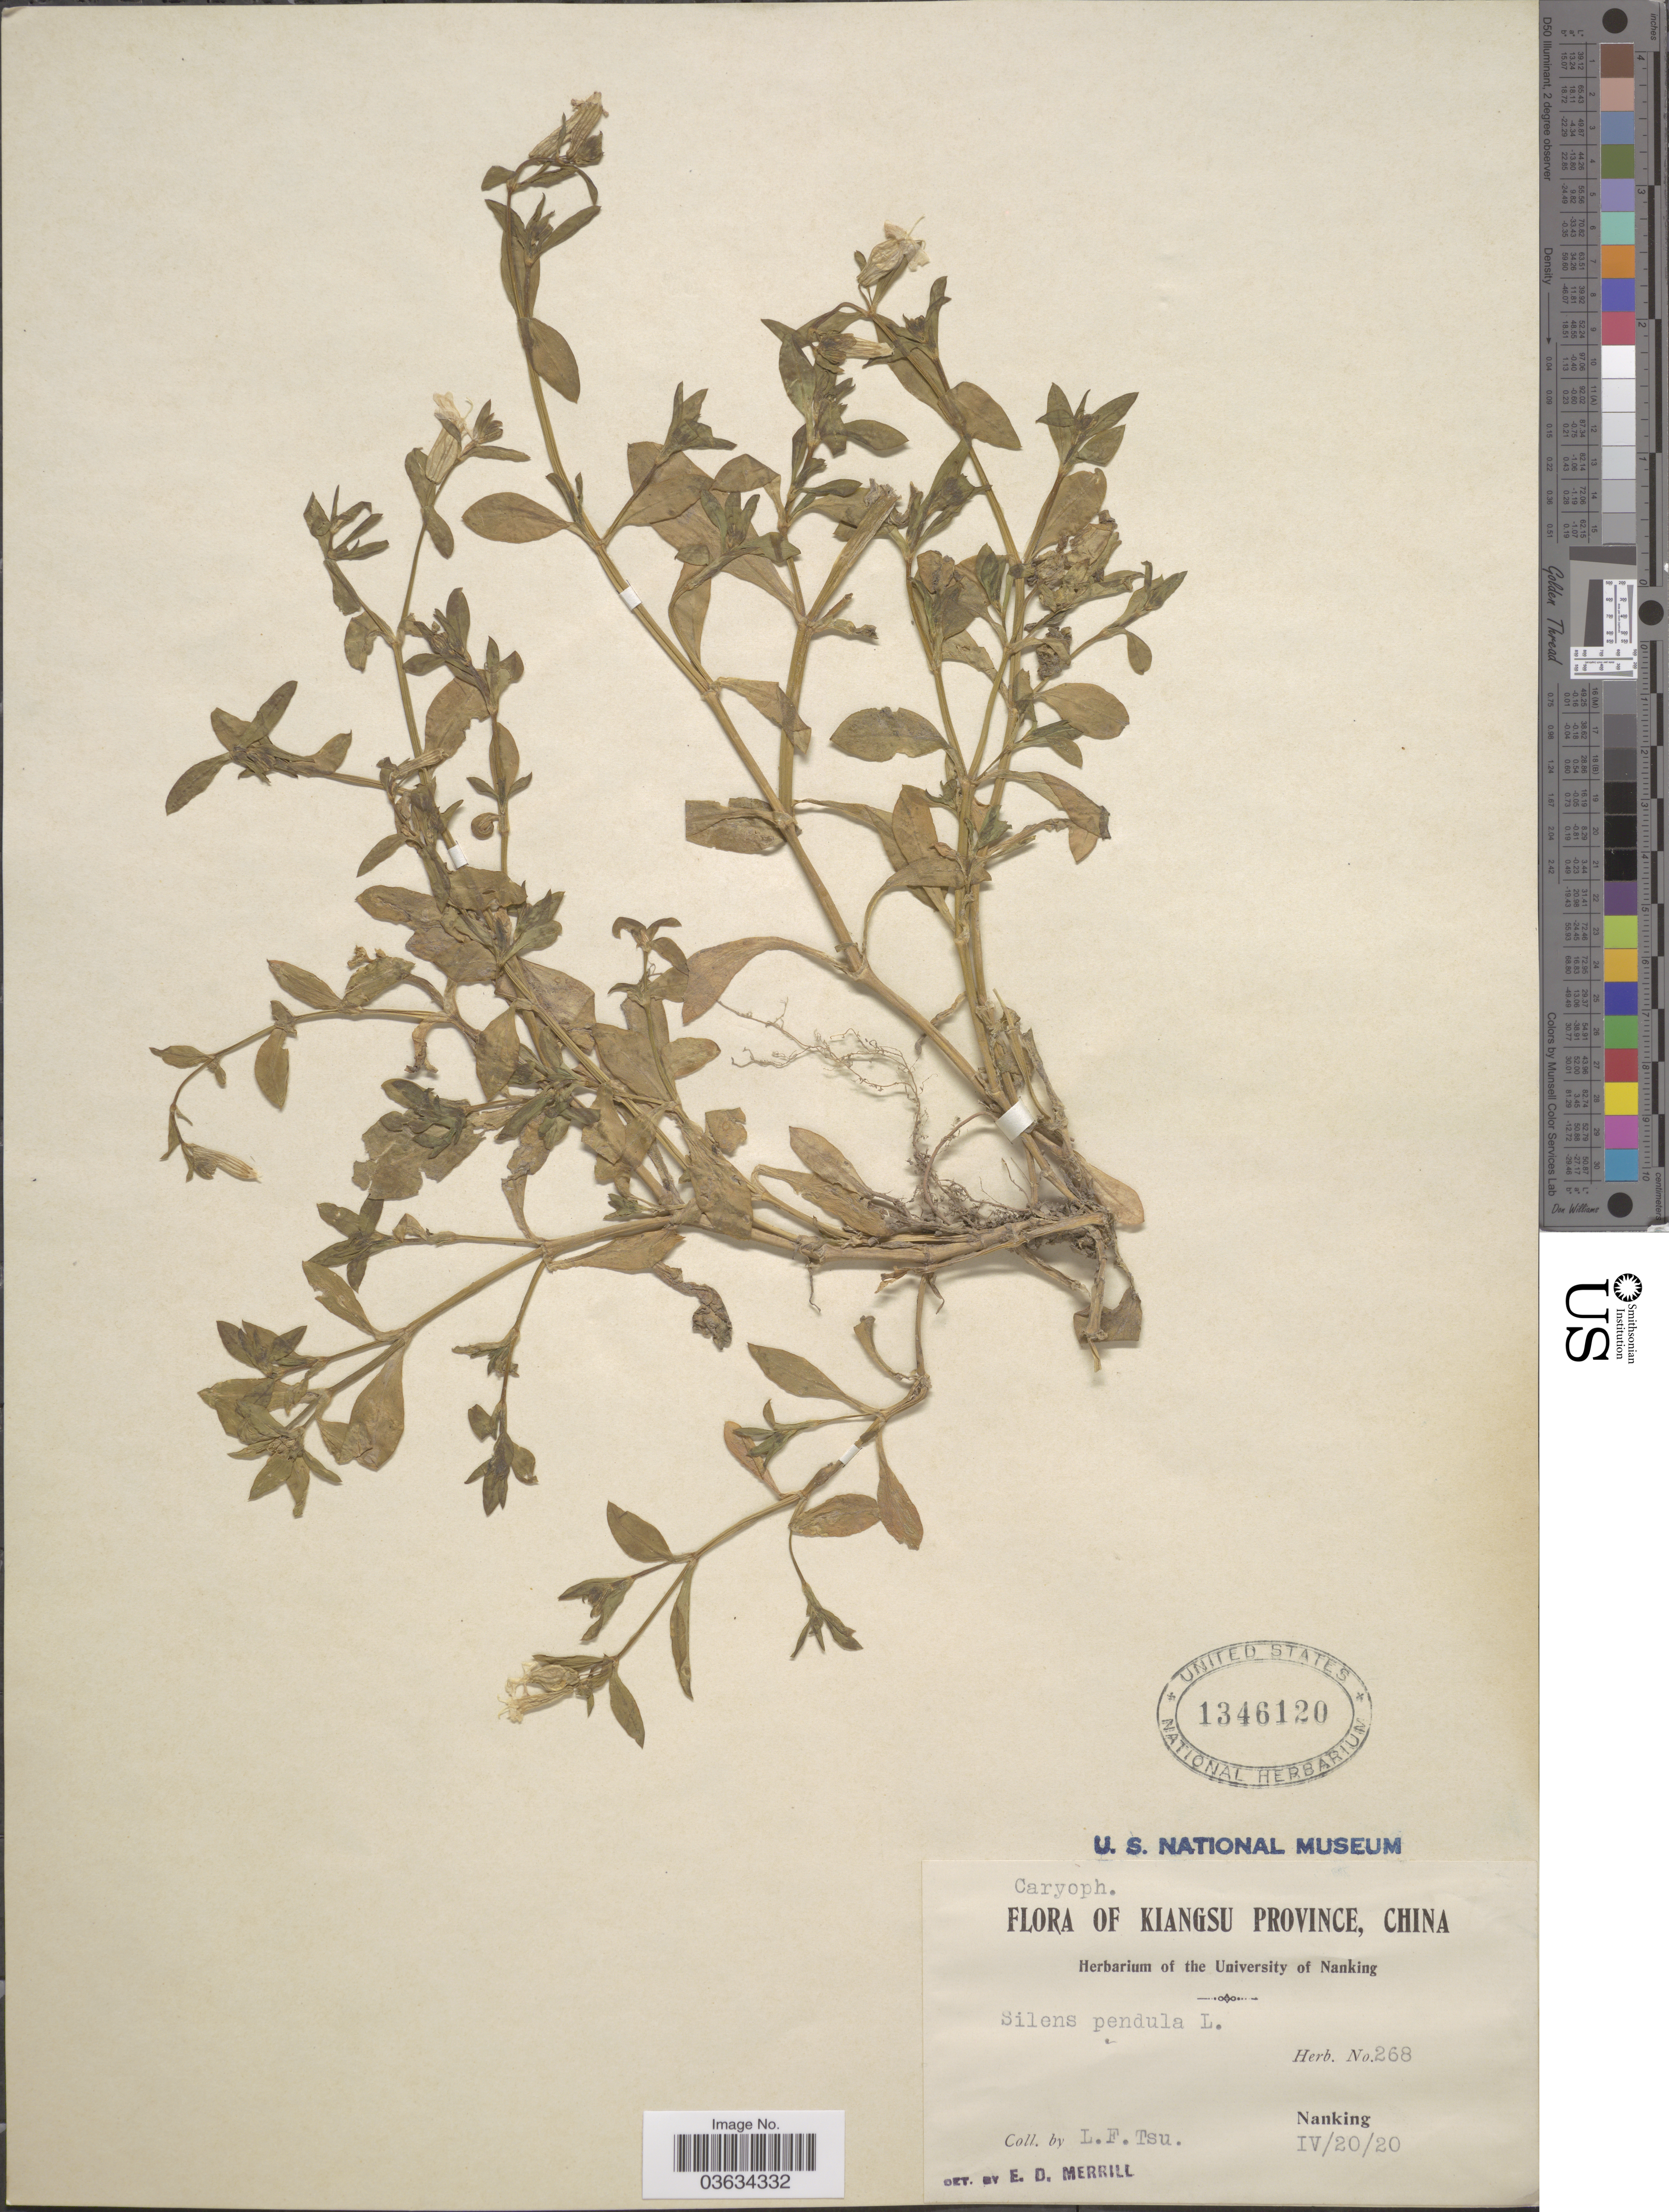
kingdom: Plantae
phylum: Tracheophyta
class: Magnoliopsida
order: Caryophyllales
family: Caryophyllaceae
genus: Silene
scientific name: Silene pendula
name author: L.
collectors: L. Tsu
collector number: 268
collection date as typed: Transcribed d/m/y: 20/4/20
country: China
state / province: Jiangsu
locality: Kiangsu. Nanking.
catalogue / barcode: US 1346120